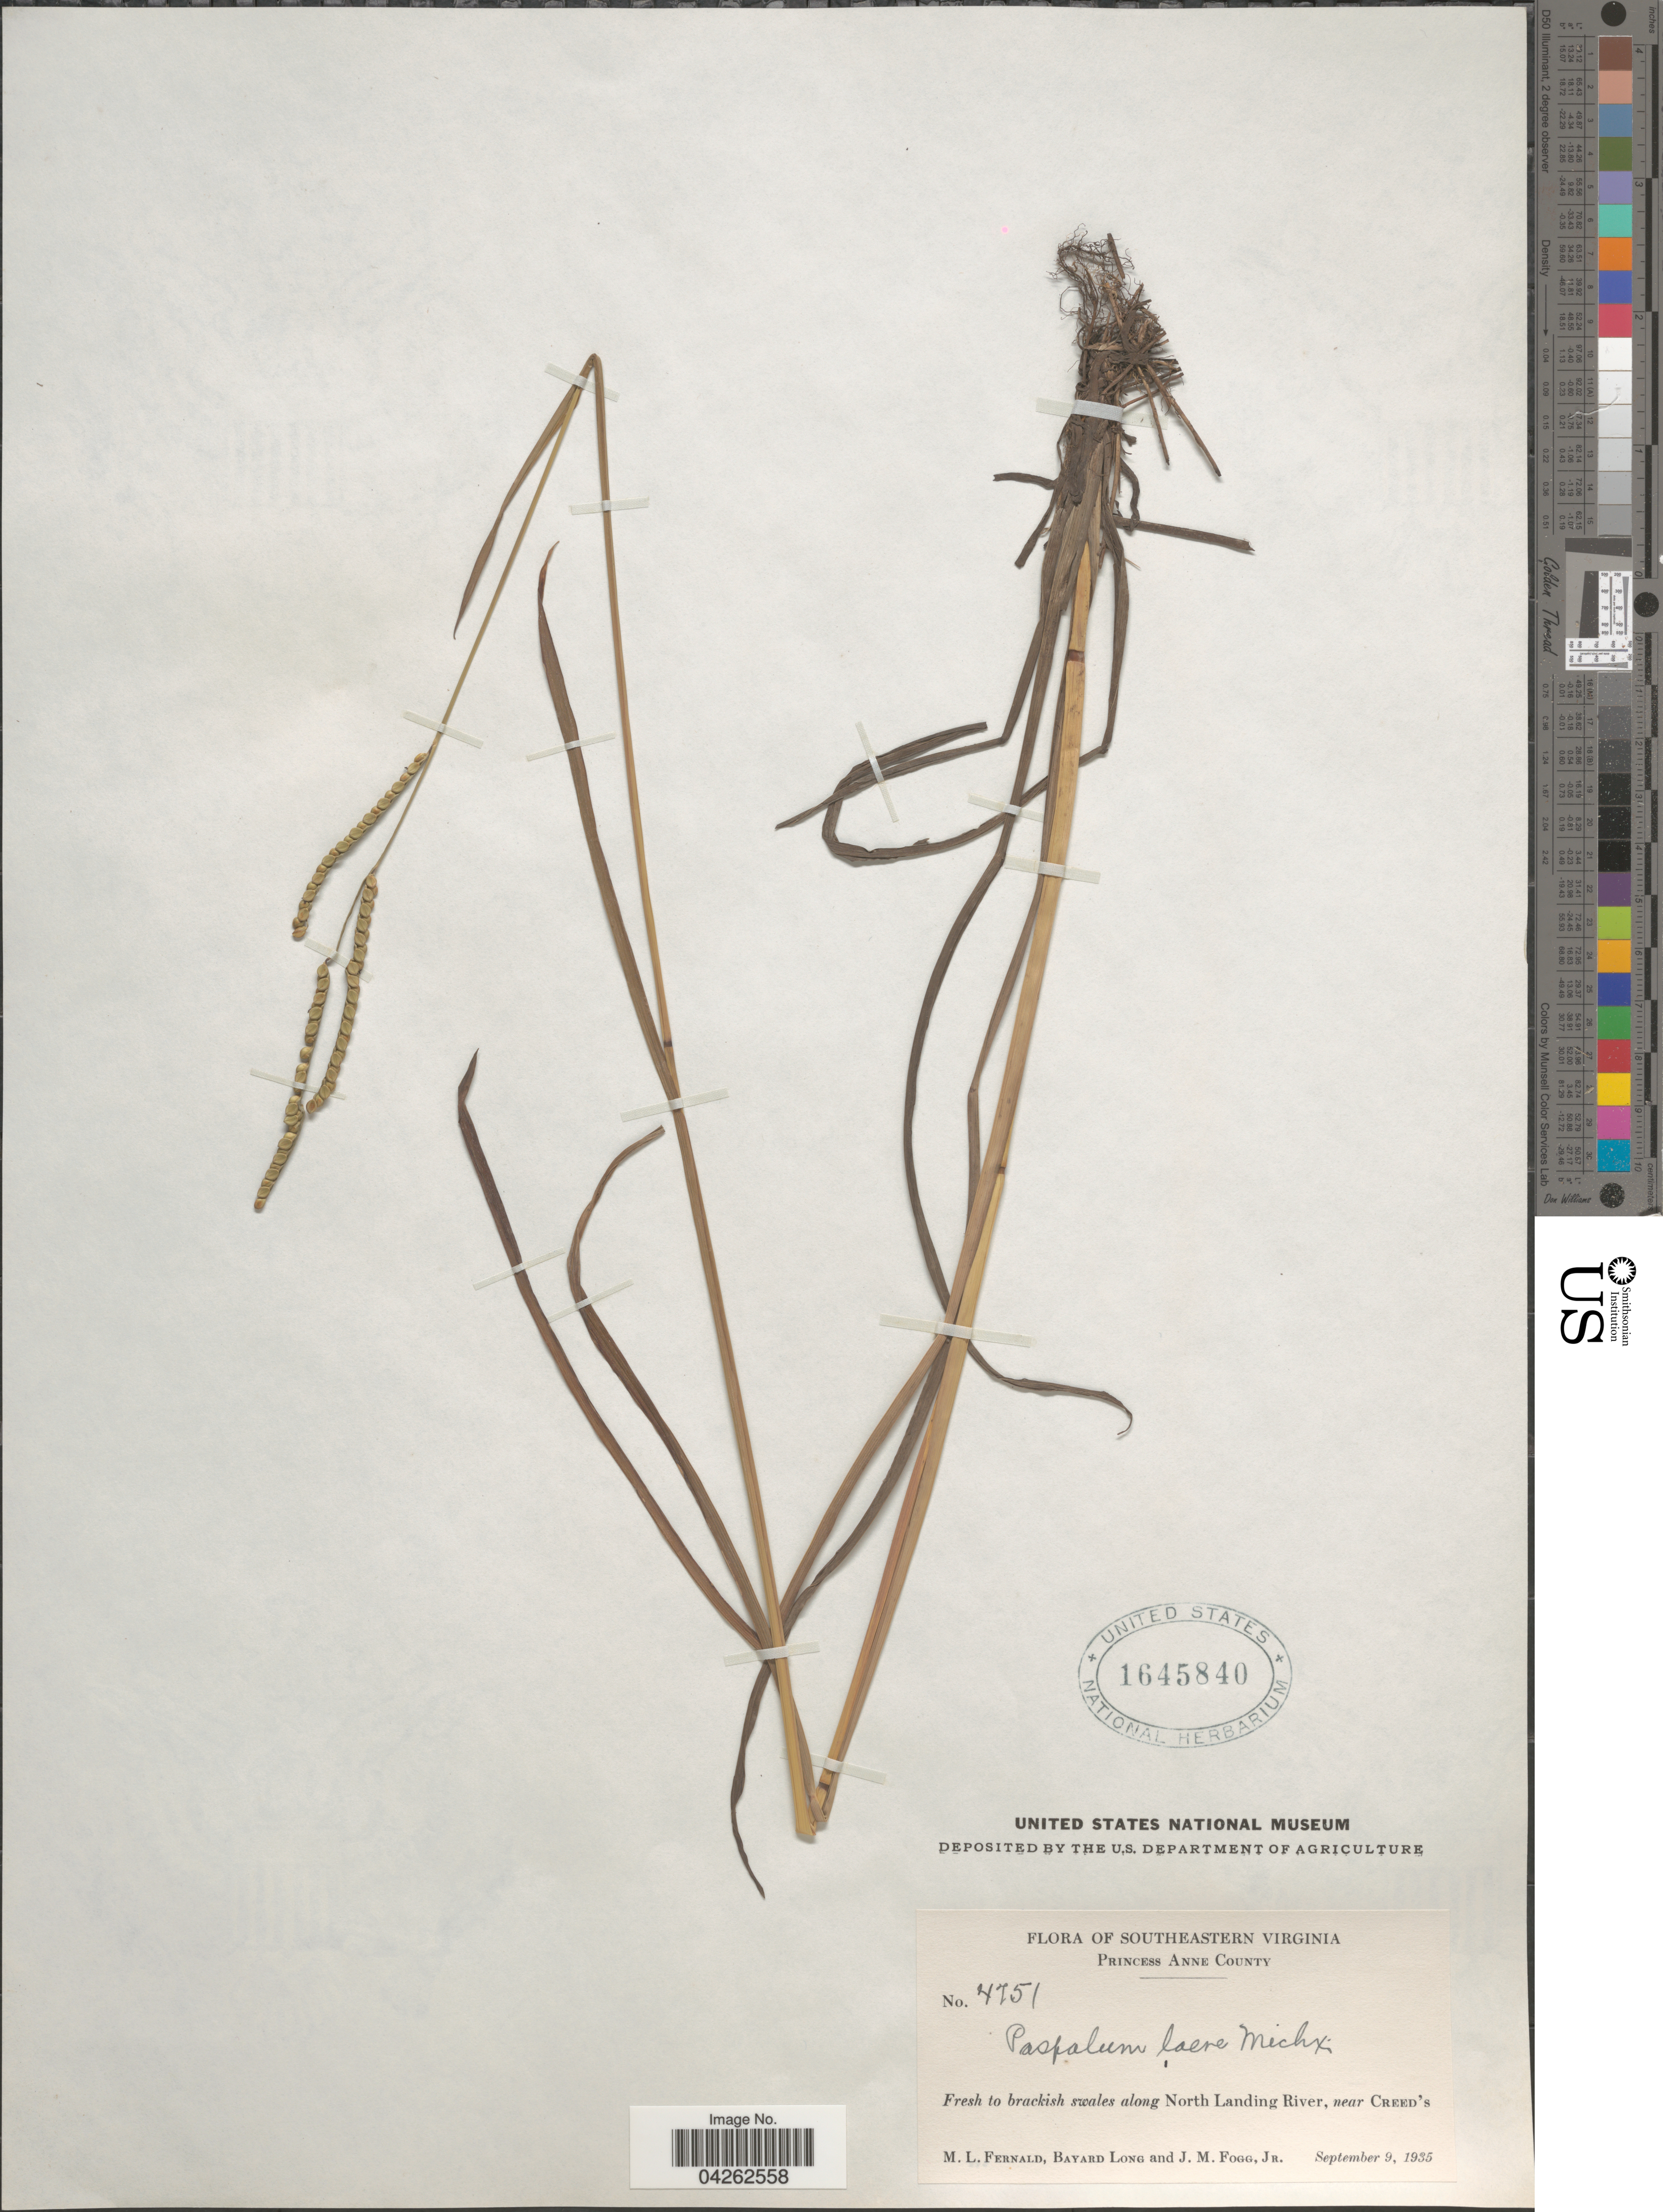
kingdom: Plantae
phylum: Tracheophyta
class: Liliopsida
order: Poales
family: Poaceae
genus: Paspalum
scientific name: Paspalum laeve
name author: Michx.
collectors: M. L. Fernald, B. Long & J. Fogg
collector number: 4751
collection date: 1935-09-09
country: United States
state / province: Virginia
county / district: City of Virginia Beach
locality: Southeastern Virginia. Princess Anne County. Fresh to brackish swales along North Landing River, near Creed's.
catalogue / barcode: US 1645840